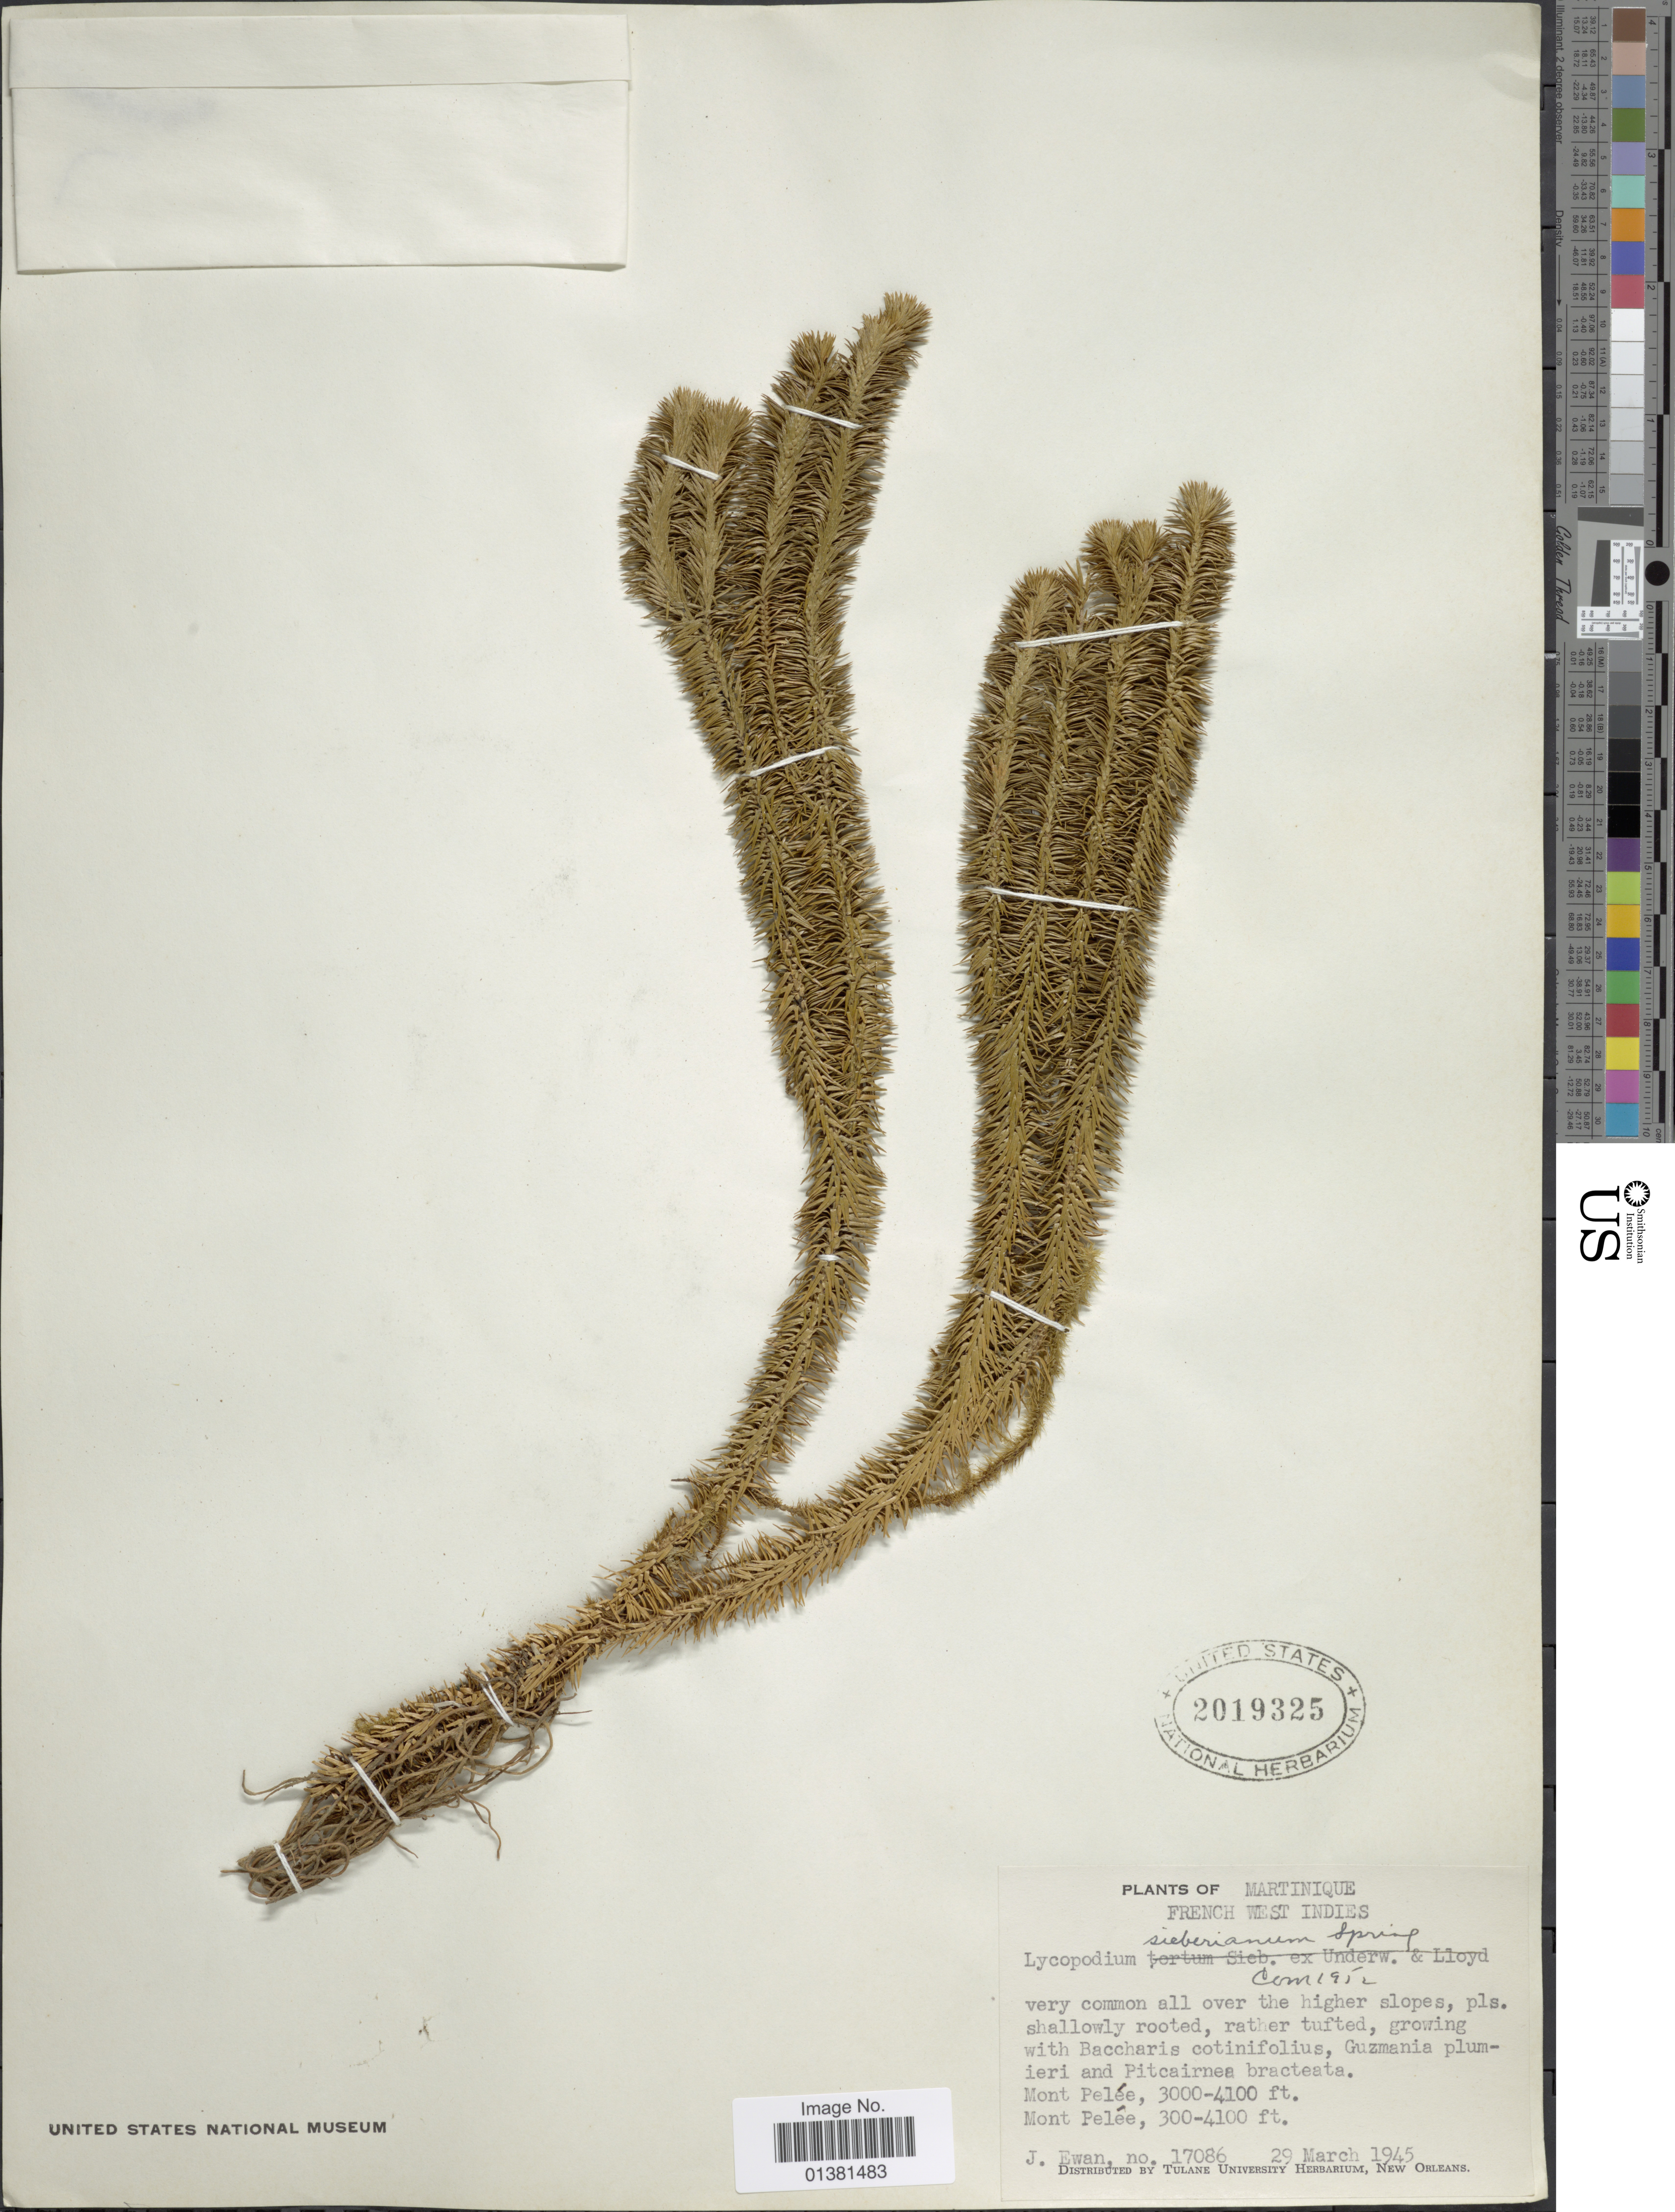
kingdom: Plantae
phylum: Tracheophyta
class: Lycopodiopsida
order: Lycopodiales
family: Lycopodiaceae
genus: Phlegmariurus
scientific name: Phlegmariurus sieberianus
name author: (Spring) B. Øllg.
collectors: J. A. Ewan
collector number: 17086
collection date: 1945-03-29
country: Martinique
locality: French West Indies, Mont Pelée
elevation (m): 914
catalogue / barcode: US 2019325